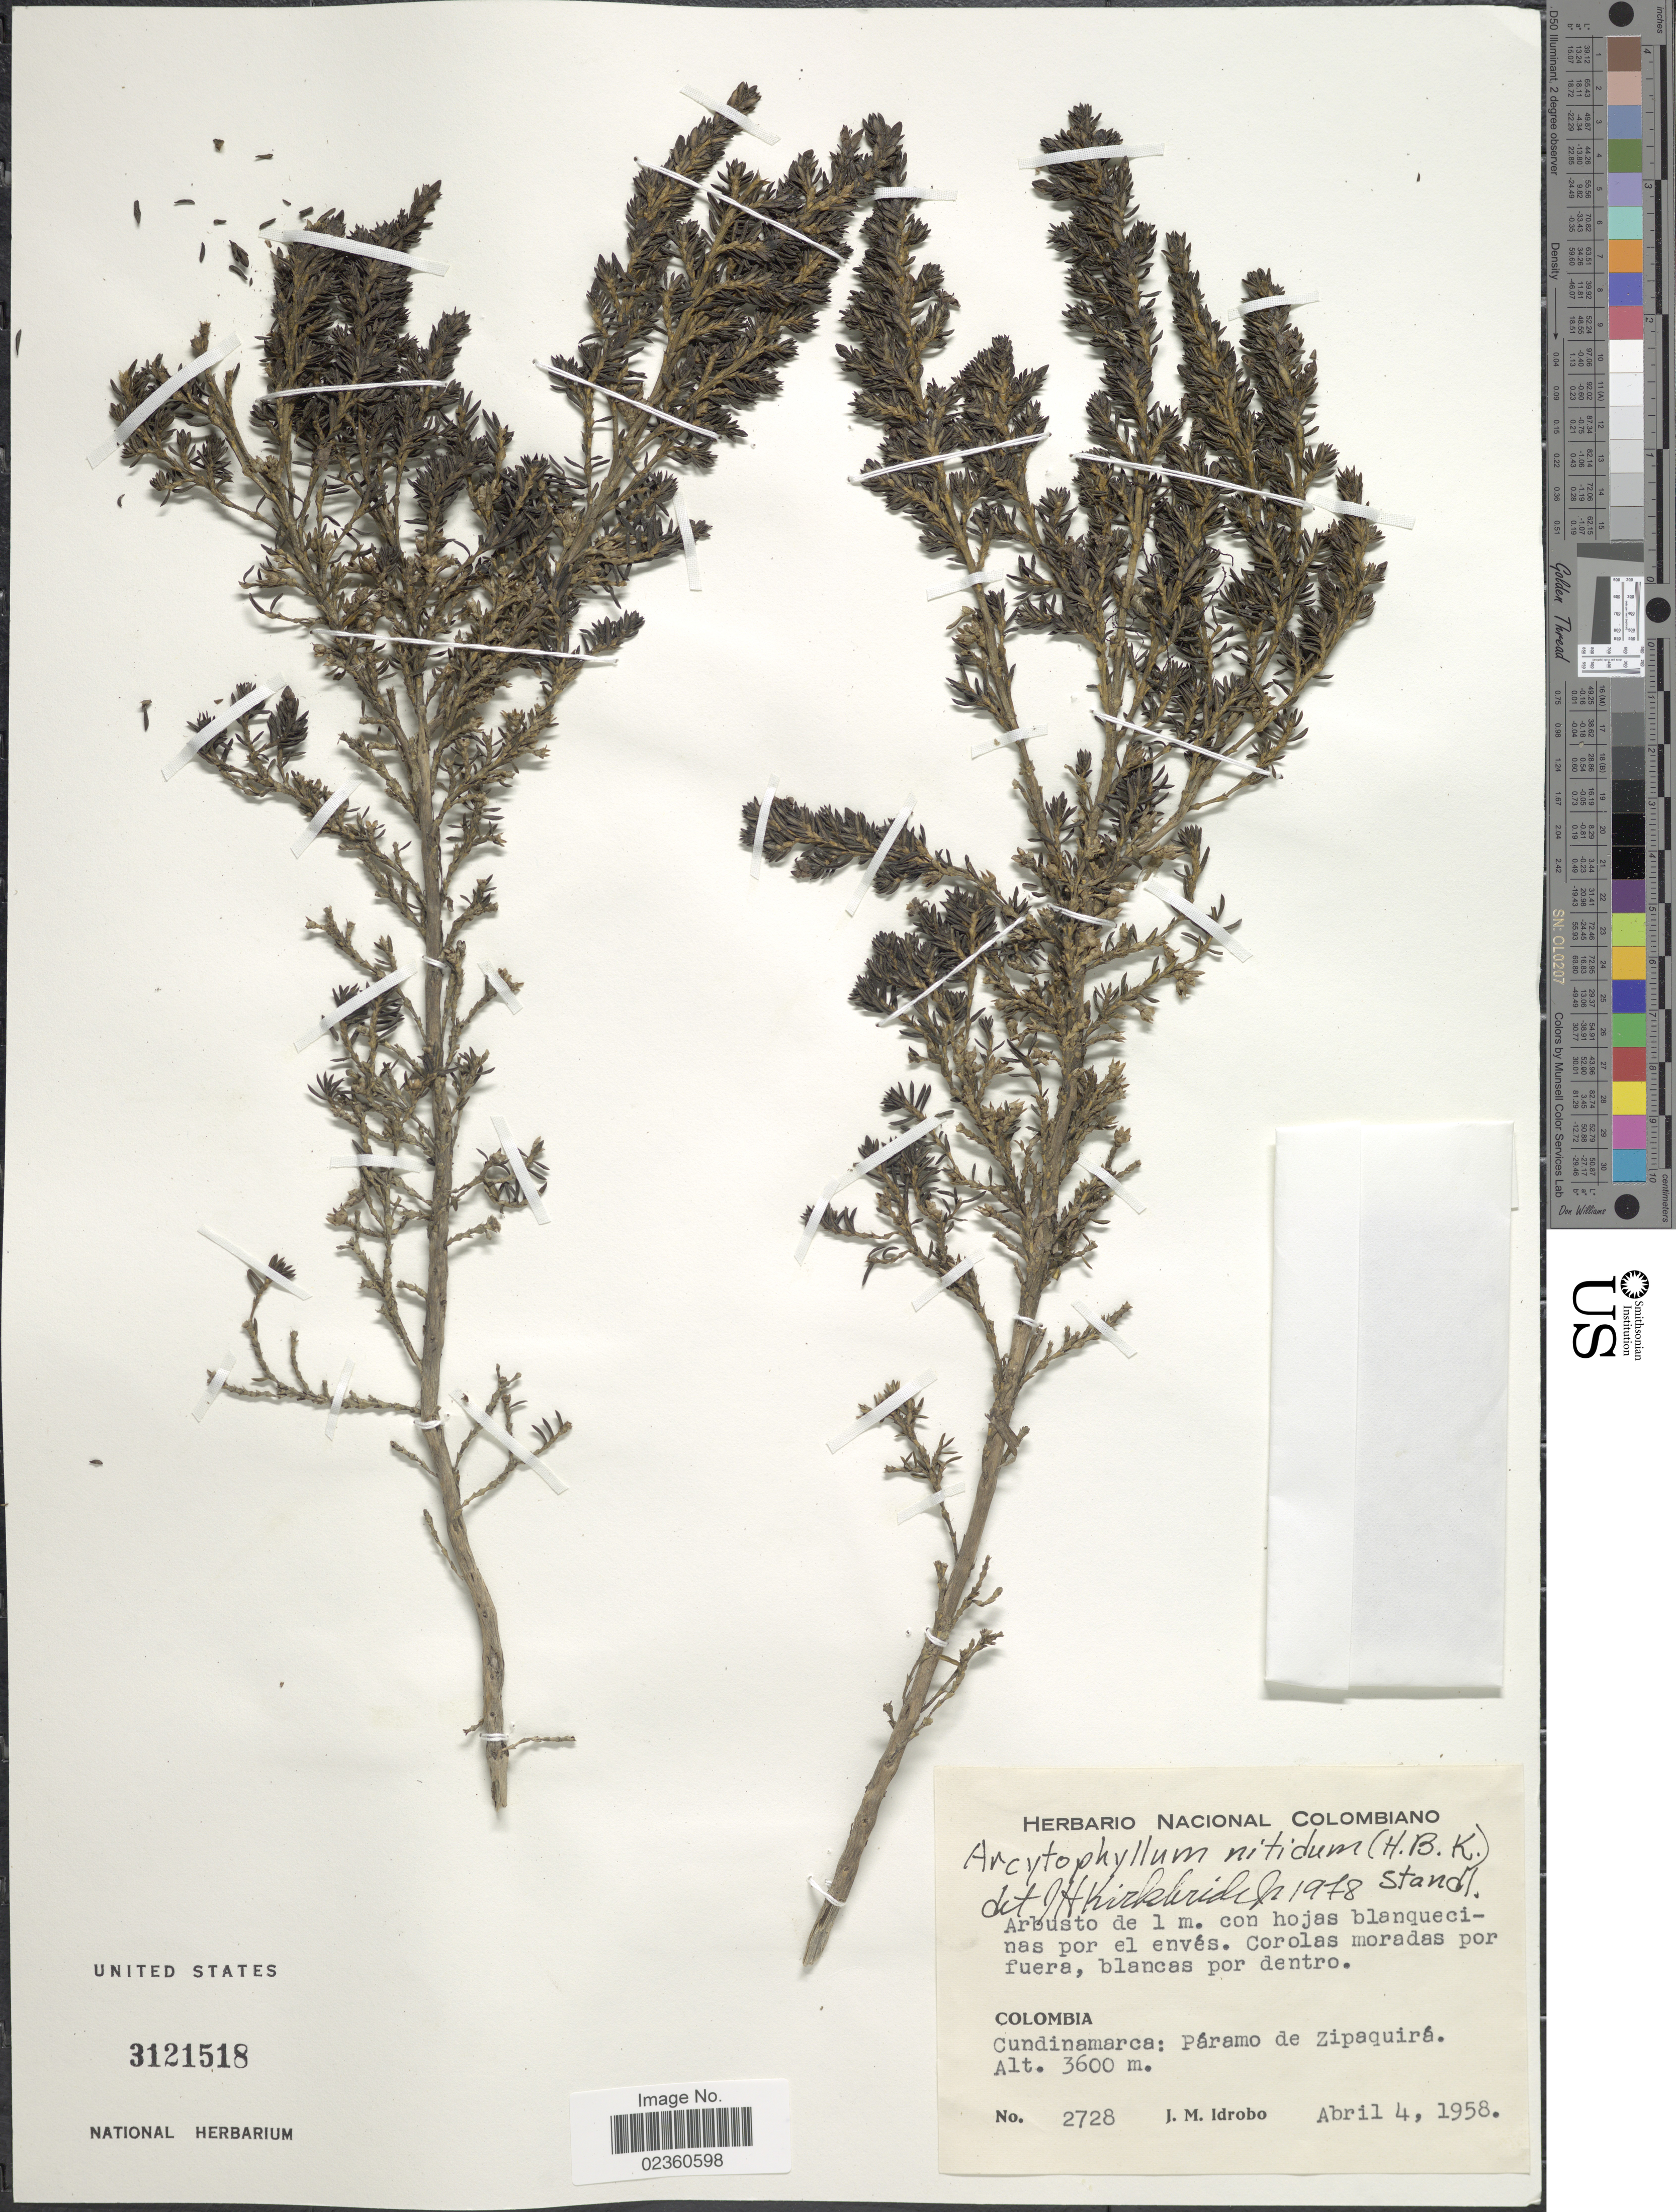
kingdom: Plantae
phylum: Tracheophyta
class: Magnoliopsida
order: Gentianales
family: Rubiaceae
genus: Arcytophyllum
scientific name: Arcytophyllum nitidum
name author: (Kunth) Schltdl.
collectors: J. M. Idrobo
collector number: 2728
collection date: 1958-04-04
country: Colombia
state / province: Cundinamarca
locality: Páramo de Zipaquirá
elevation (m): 3600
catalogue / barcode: US 3121518